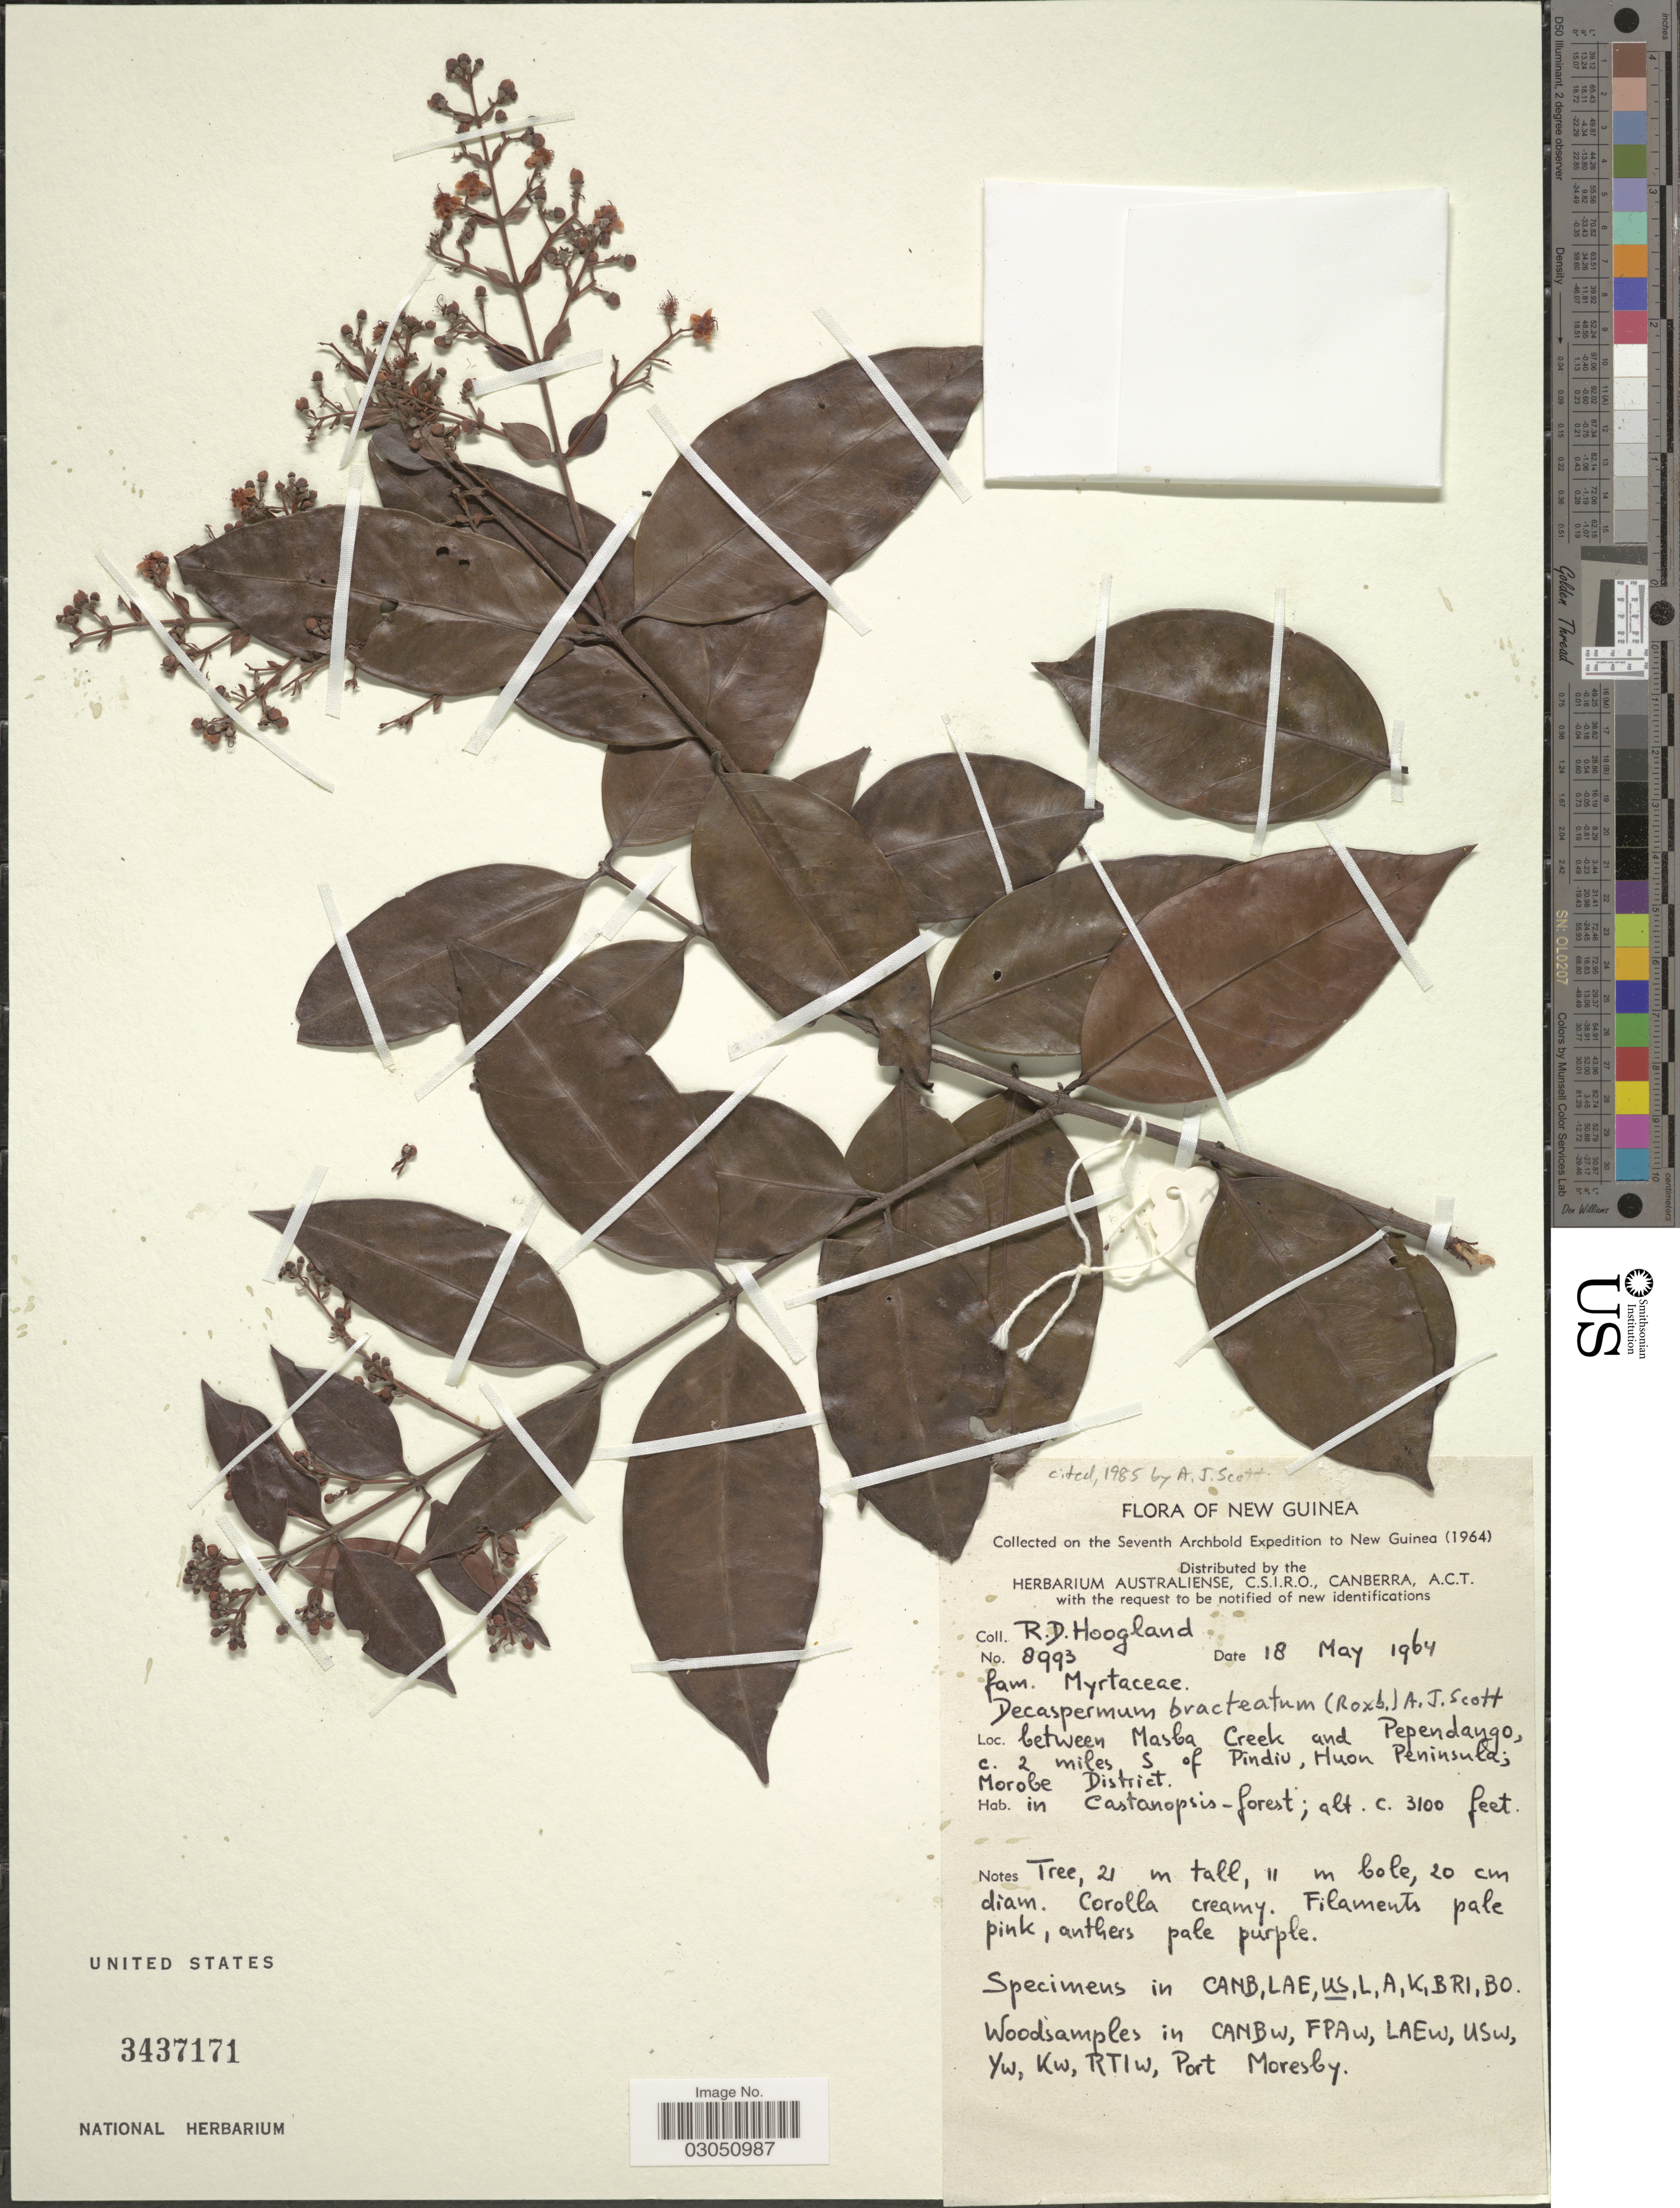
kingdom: Plantae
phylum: Tracheophyta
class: Magnoliopsida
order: Myrtales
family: Myrtaceae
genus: Decaspermum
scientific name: Decaspermum belense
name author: Merr. & L.M. Perry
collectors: R. D. Hoogland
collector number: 8993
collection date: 1964-05-18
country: Papua New Guinea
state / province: Morobe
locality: New Guinea. Between Masba Creek and Pependango, c. 2 miles S of Pindiu, Huon Peninsula; Morobe District.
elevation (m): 945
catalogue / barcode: US 3437171